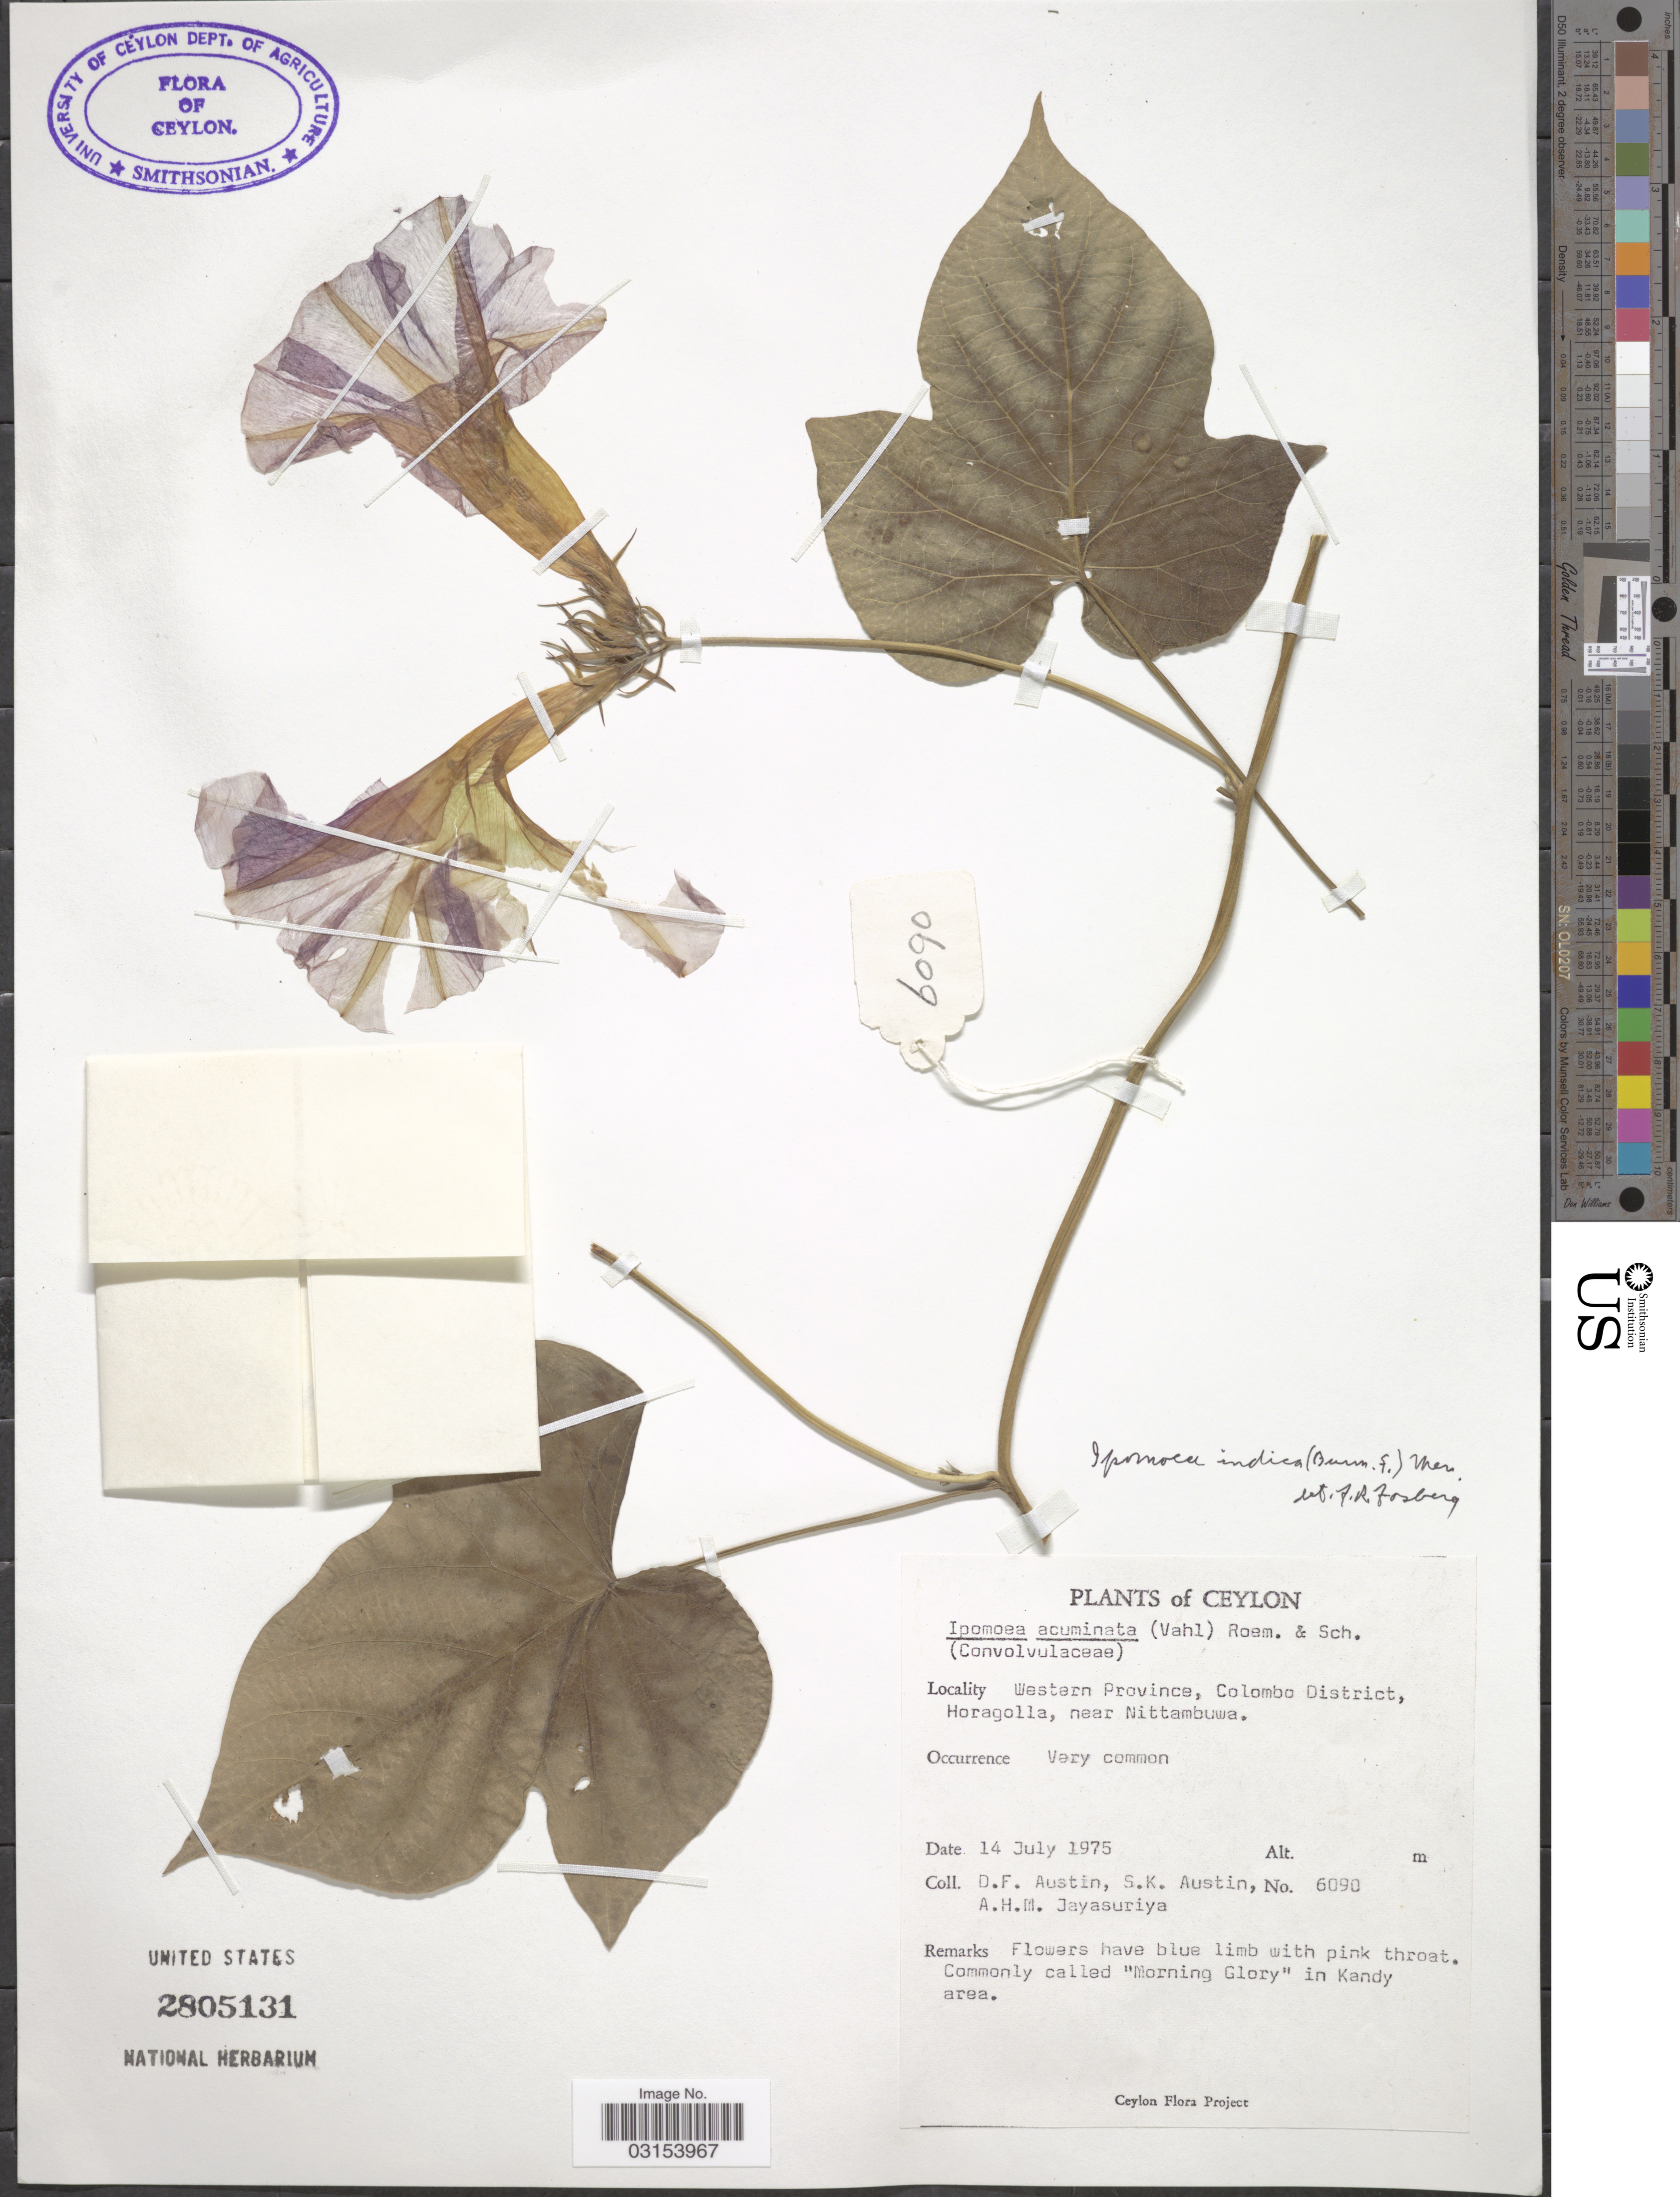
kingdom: Plantae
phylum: Tracheophyta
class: Magnoliopsida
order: Solanales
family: Convolvulaceae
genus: Ipomoea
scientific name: Ipomoea indica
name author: (Burm.) Merr.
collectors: D. Austin, S. Austin & A. H. Jayasuriya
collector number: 6090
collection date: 1975-07-14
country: Sri Lanka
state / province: Western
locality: Ceylon. Colombo District, Horagolla, near Nittambuwa.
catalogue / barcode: US 2805131